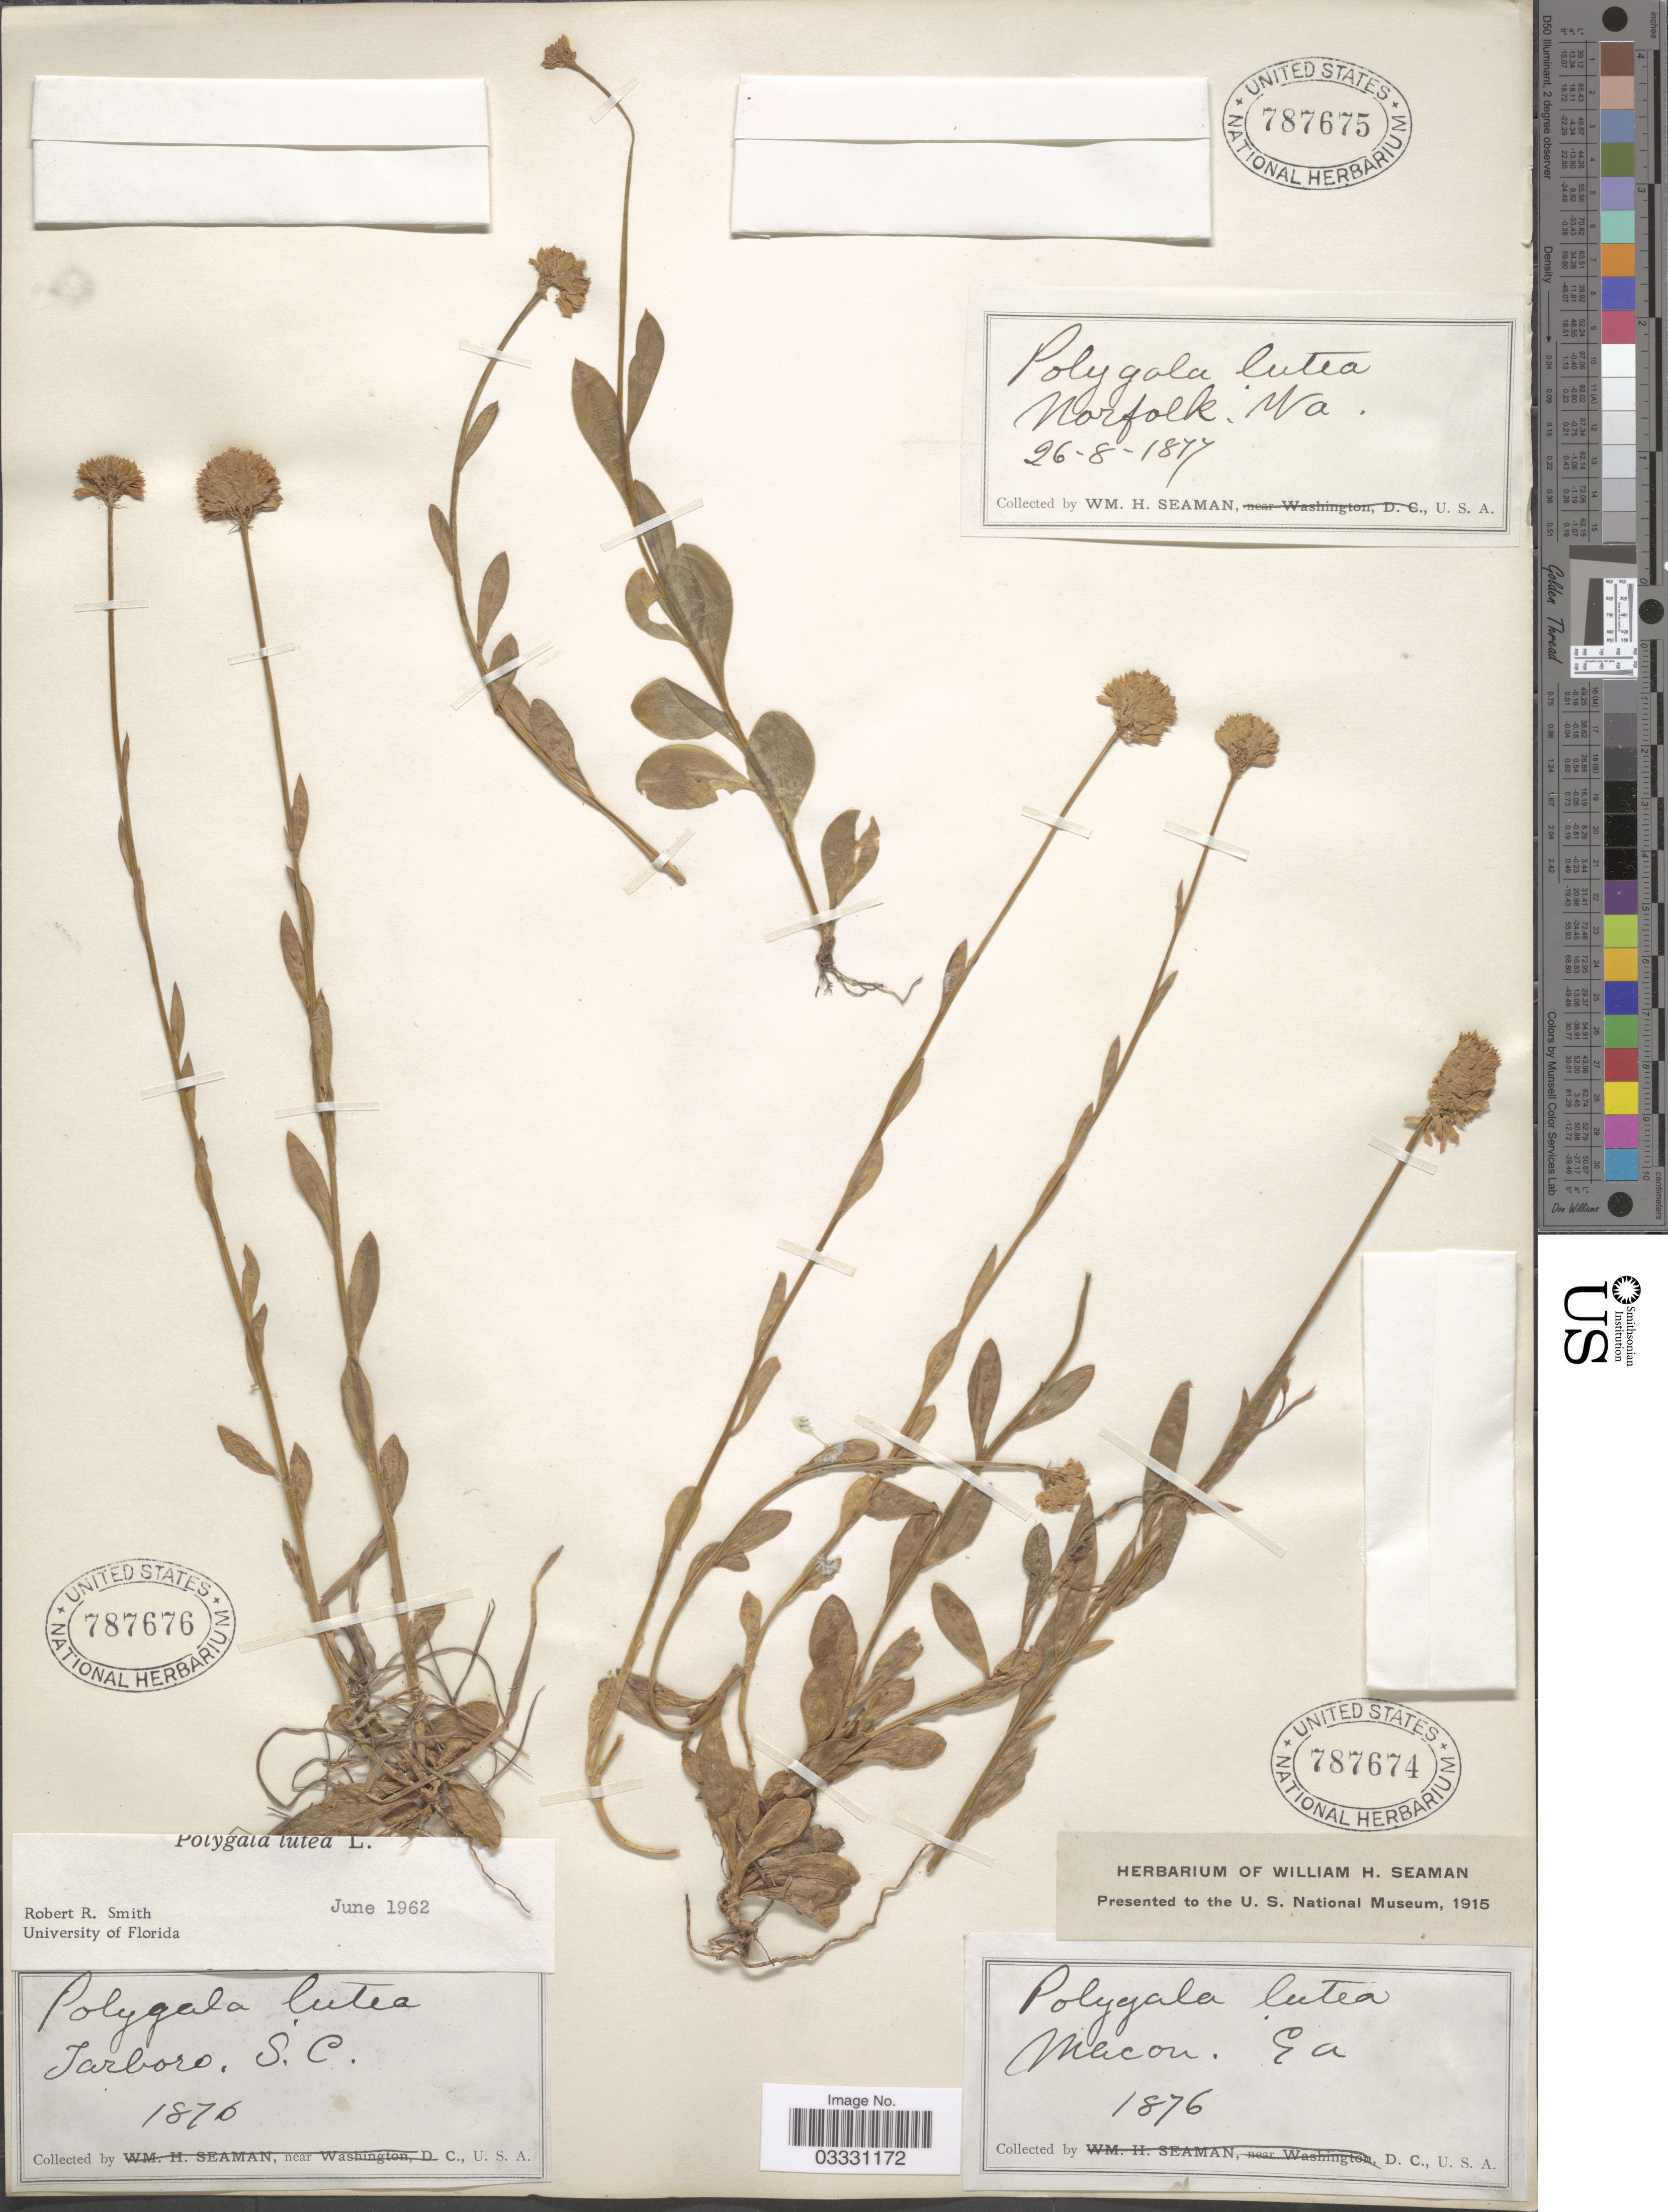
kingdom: Plantae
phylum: Tracheophyta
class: Magnoliopsida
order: Fabales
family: Polygalaceae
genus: Polygala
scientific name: Polygala lutea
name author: L.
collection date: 1876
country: United States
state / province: South Carolina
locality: Tarboro.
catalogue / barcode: US 787676-3